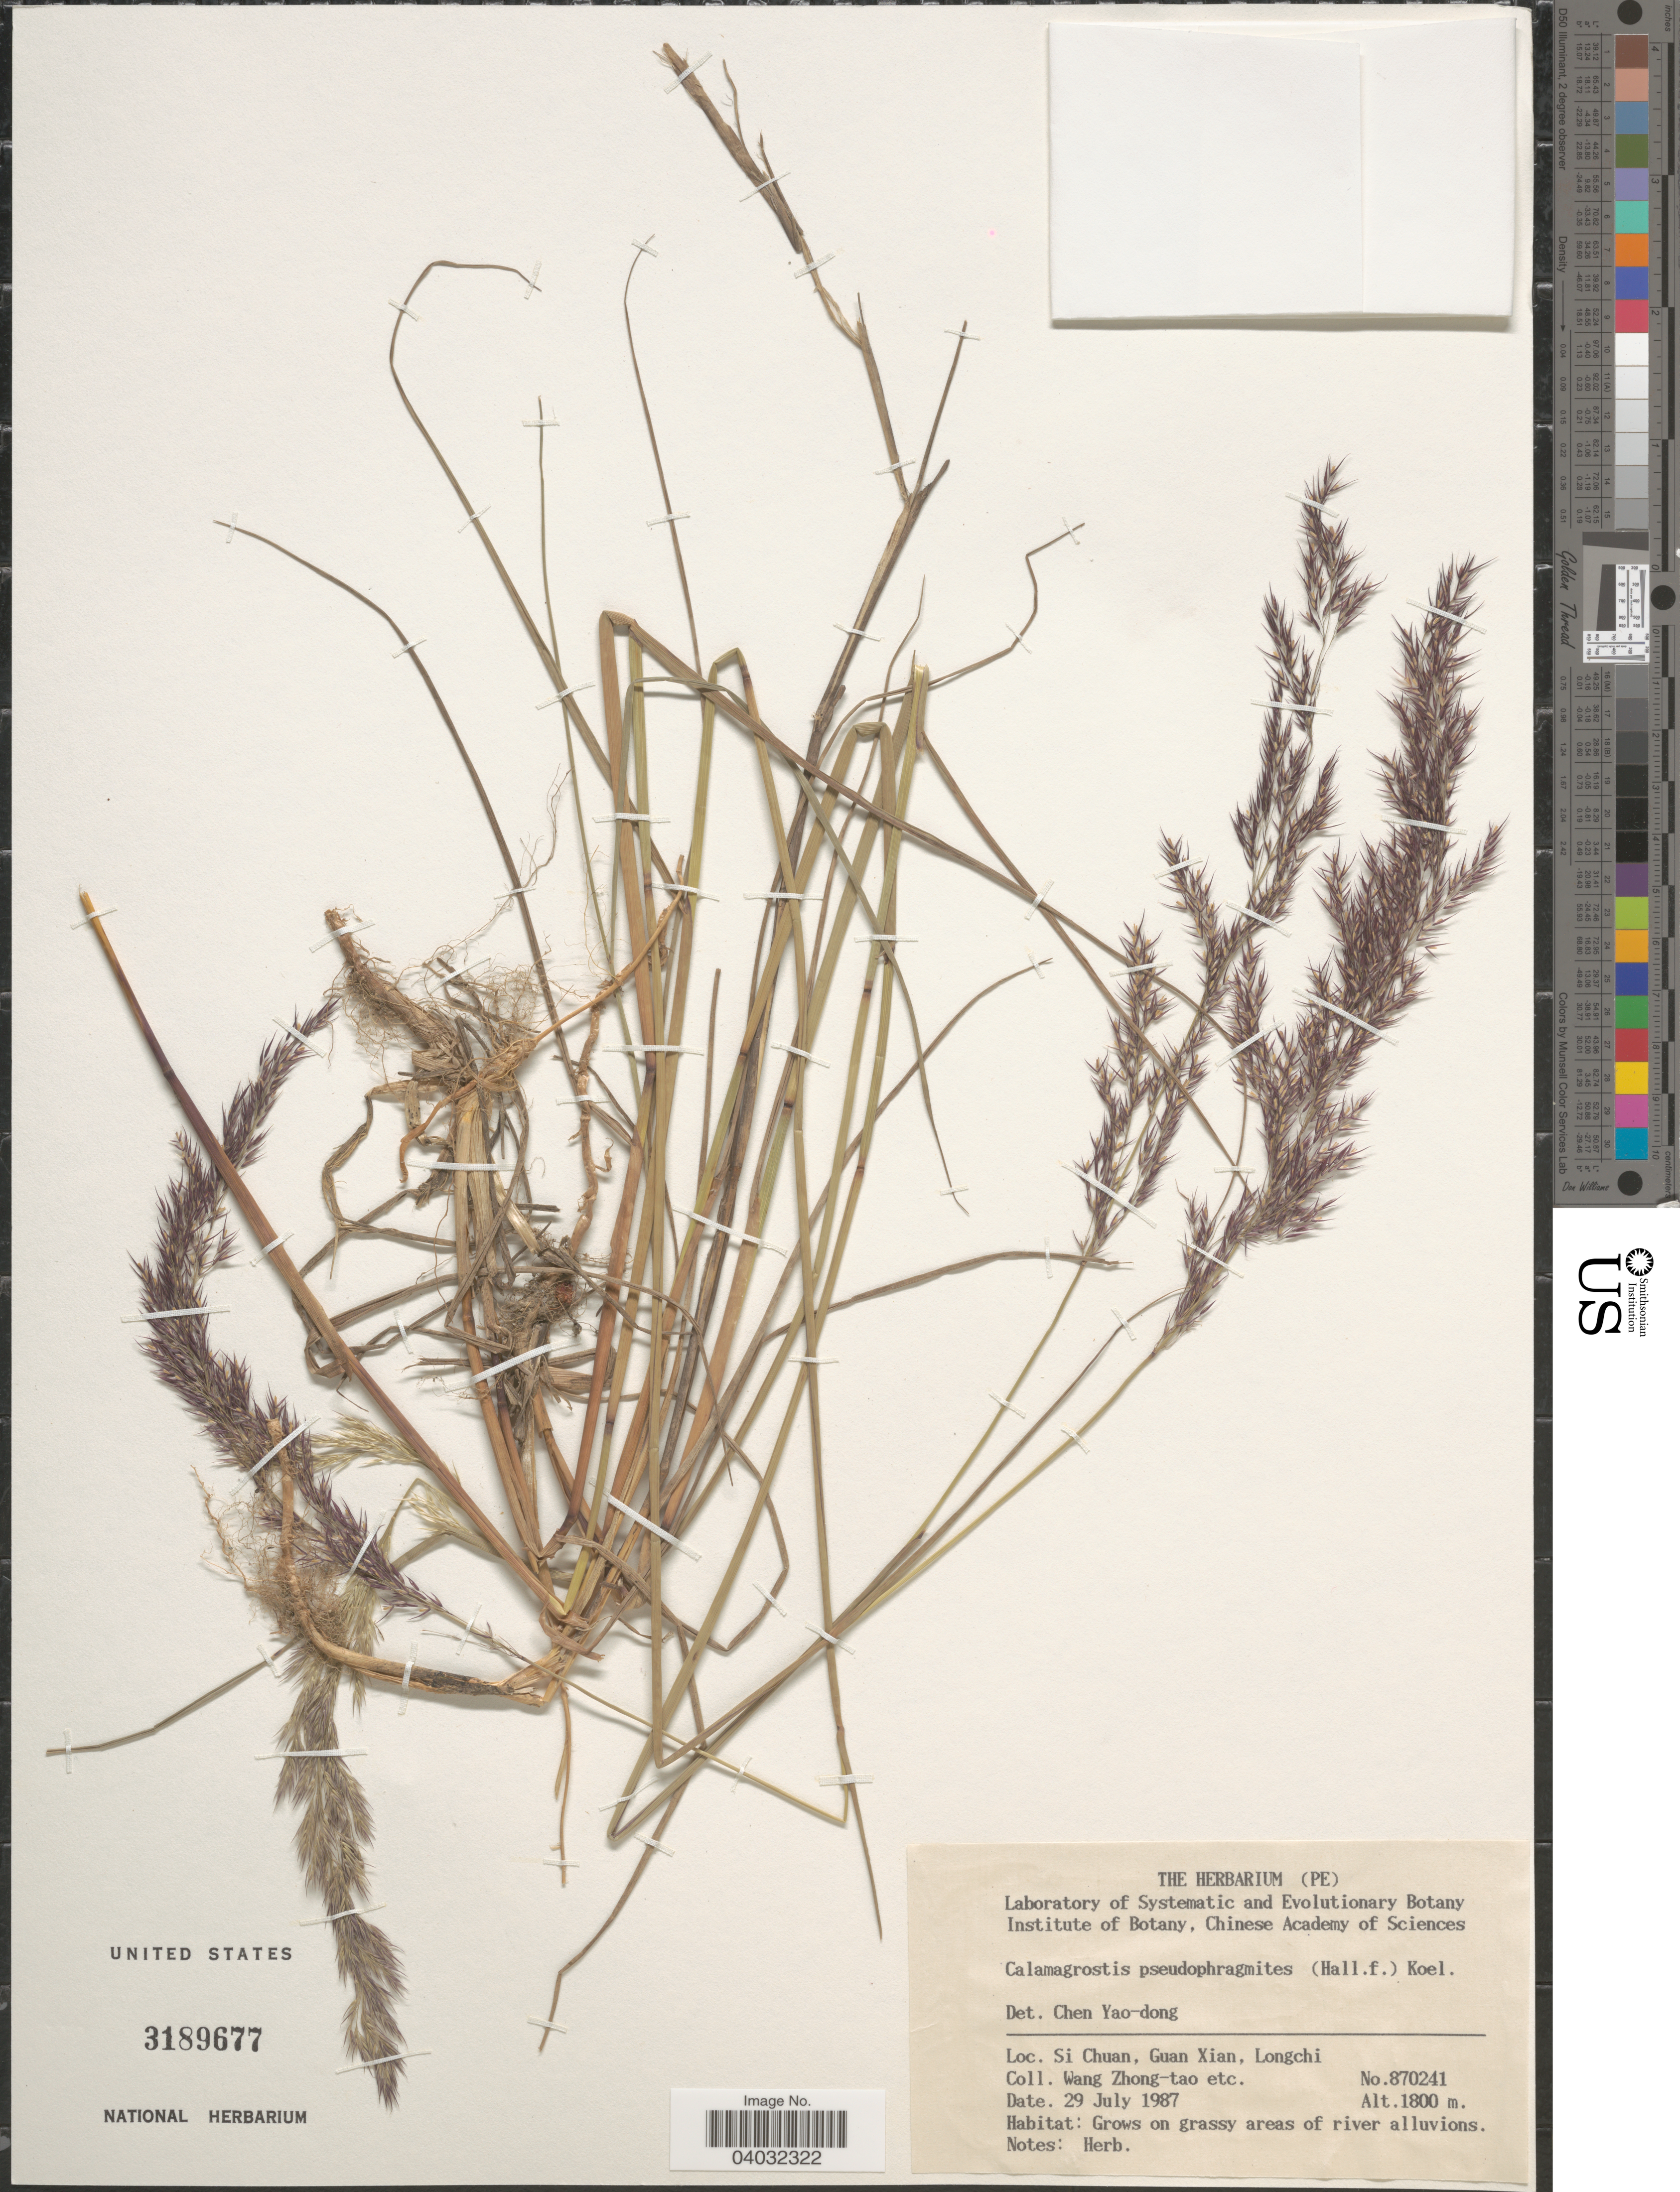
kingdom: Plantae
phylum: Tracheophyta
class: Liliopsida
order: Poales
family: Poaceae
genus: Calamagrostis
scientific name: Calamagrostis pseudophragmites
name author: (Haller f.) Koeler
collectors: W. Zhong-Tao & et al.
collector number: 870241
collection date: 1987-07-29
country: China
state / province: Sichuan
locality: Si Chuan, Guan Xian, Longchi.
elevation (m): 1800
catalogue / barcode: US 3189677